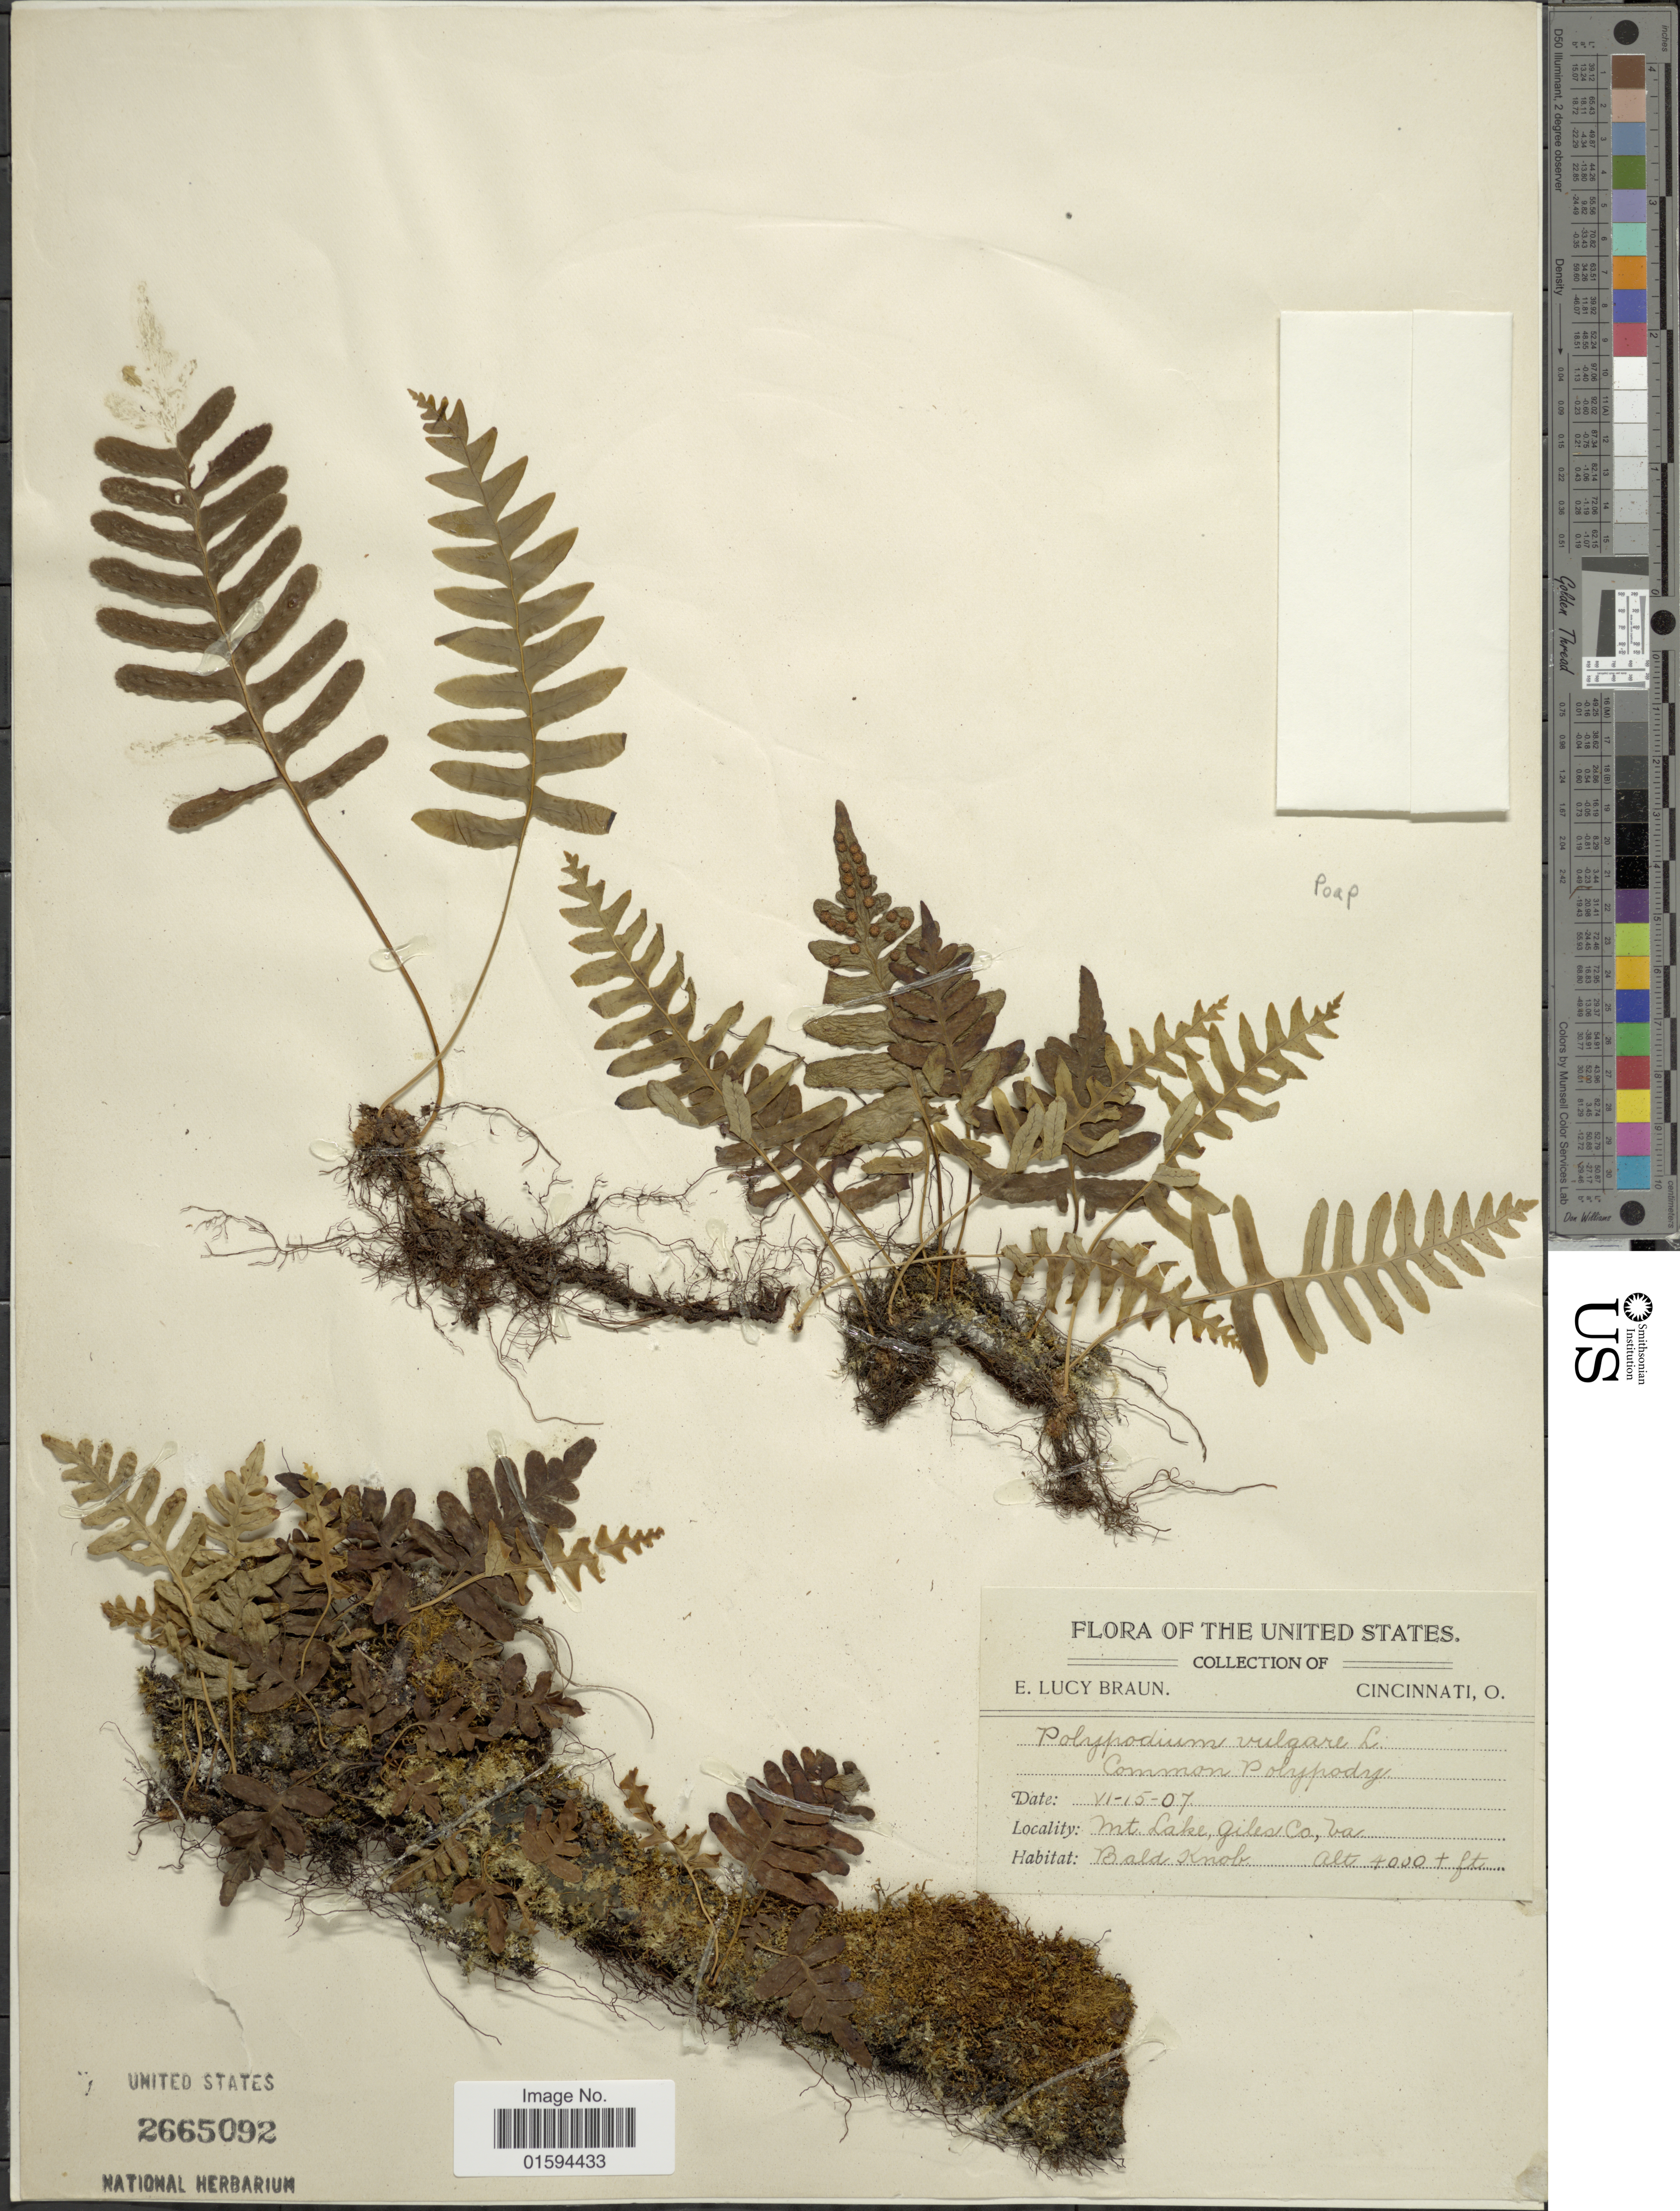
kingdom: Plantae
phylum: Tracheophyta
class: Polypodiopsida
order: Polypodiales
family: Polypodiaceae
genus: Polypodium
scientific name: Polypodium appalachianum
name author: Haufler & Windham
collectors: E. L. Braun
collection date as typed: Transcribed d/m/y: 15/6/7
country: United States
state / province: Virginia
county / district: Giles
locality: Mt. Lake, Giles Co.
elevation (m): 1219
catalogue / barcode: US 2665092